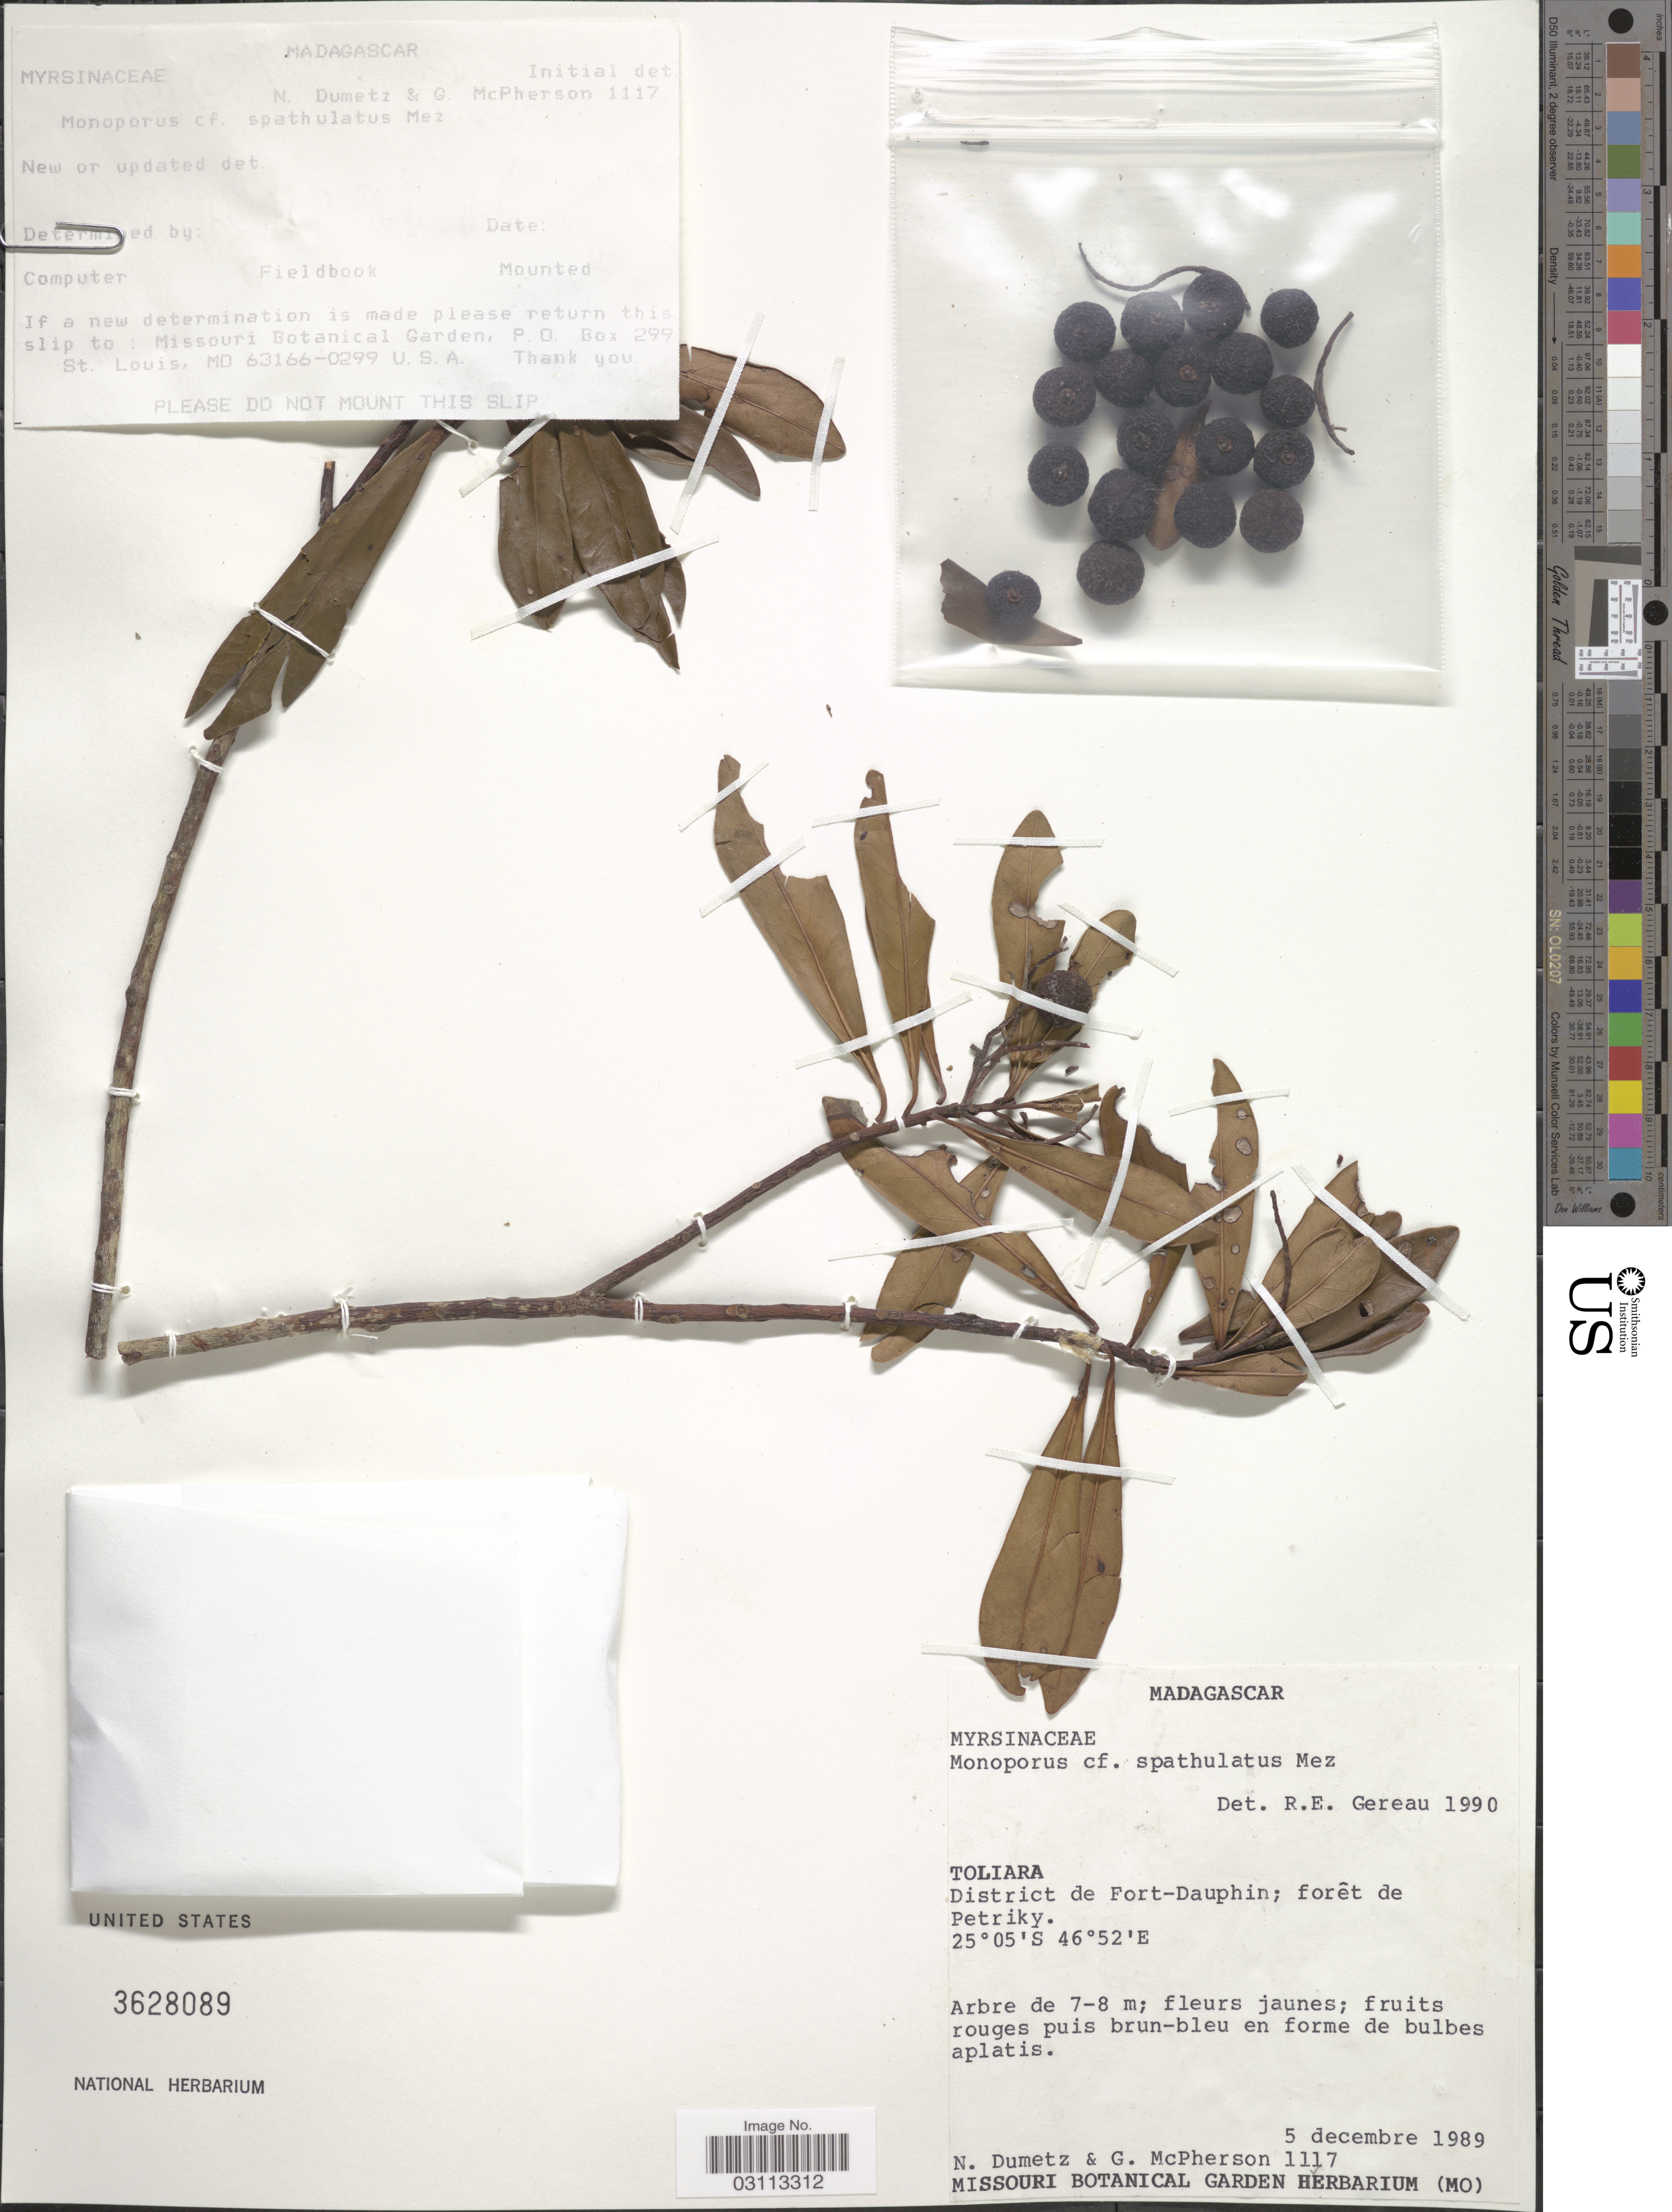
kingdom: Plantae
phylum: Tracheophyta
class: Magnoliopsida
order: Ericales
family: Primulaceae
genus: Monoporus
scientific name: Monoporus spathulatus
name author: Mez in Engl.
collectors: N. Dumetz & G. McPherson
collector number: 1117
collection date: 1989-12-05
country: Madagascar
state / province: Anosy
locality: District de Fort-Dauphin; forêt de Petriky.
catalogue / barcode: US 3628089